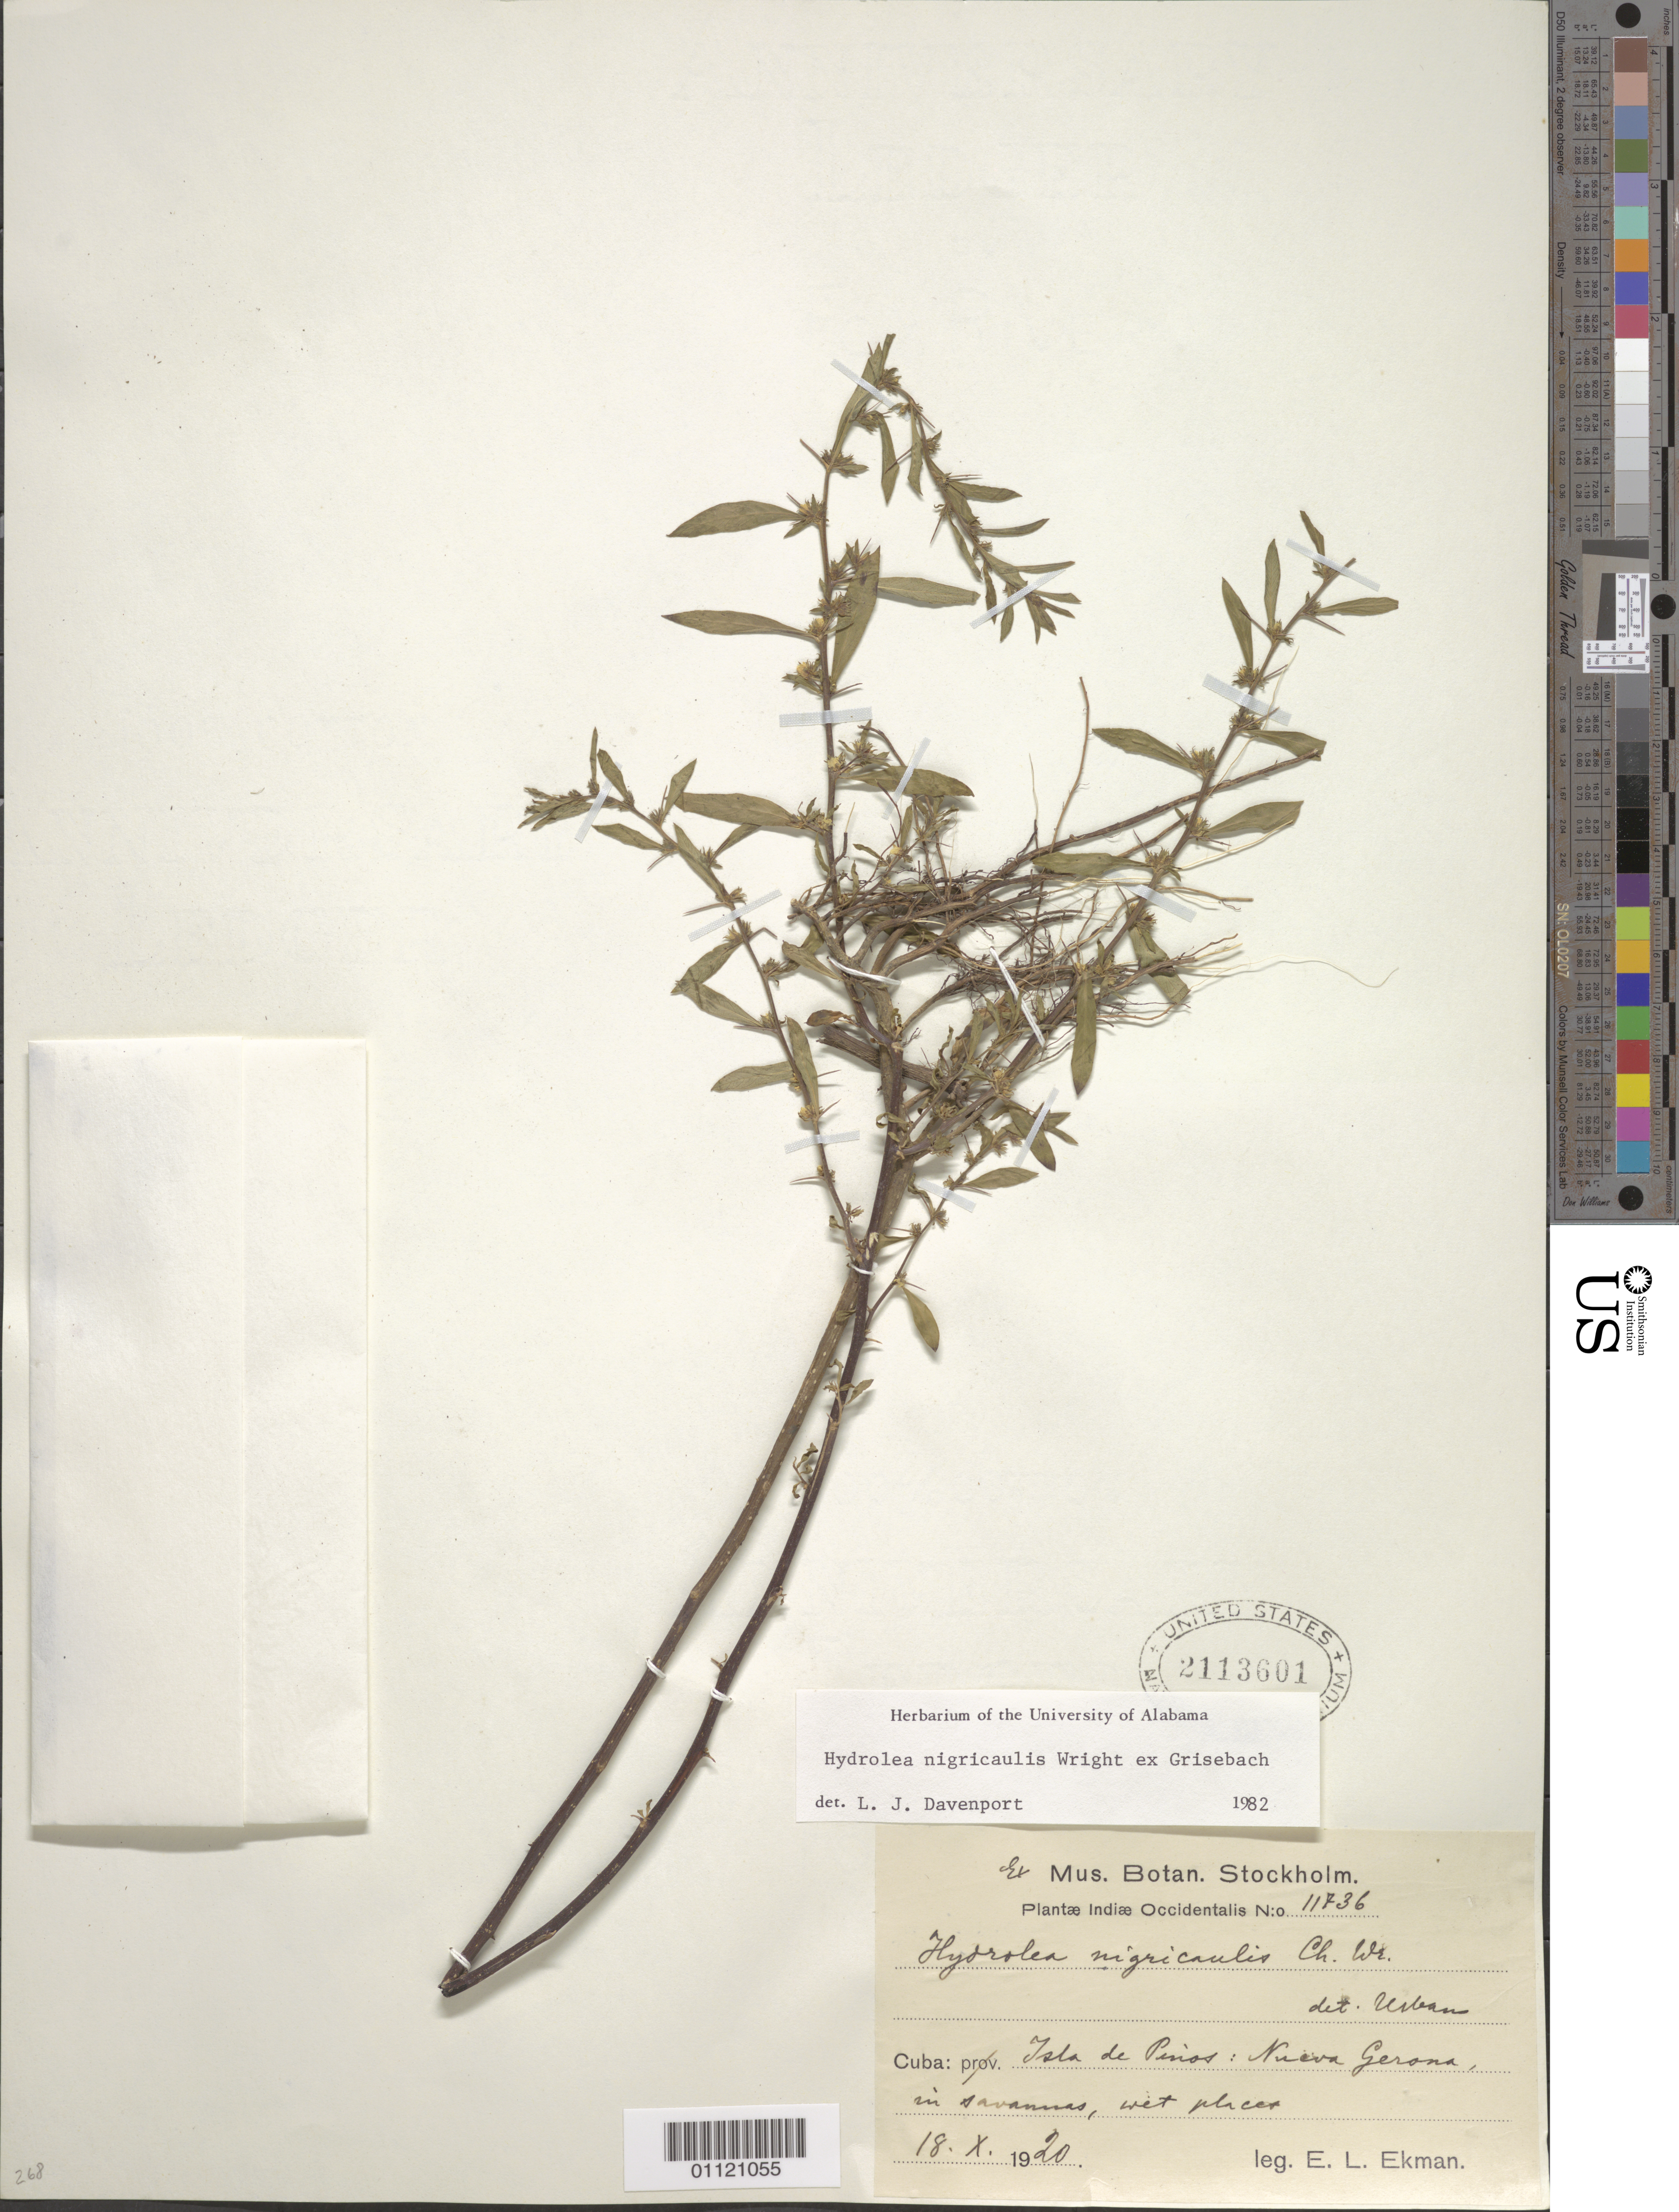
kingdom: Plantae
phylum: Tracheophyta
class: Magnoliopsida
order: Solanales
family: Hydroleaceae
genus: Hydrolea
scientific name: Hydrolea nigricaulis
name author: C. Wright ex Griseb.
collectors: E. L. Ekman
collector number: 11736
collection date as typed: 18 Oct 1920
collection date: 1920-10-18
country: Cuba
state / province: Isla de La Juventud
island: Isla de la Juventud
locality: Nueva Gerona, in savannas, wet places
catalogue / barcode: US 2113601